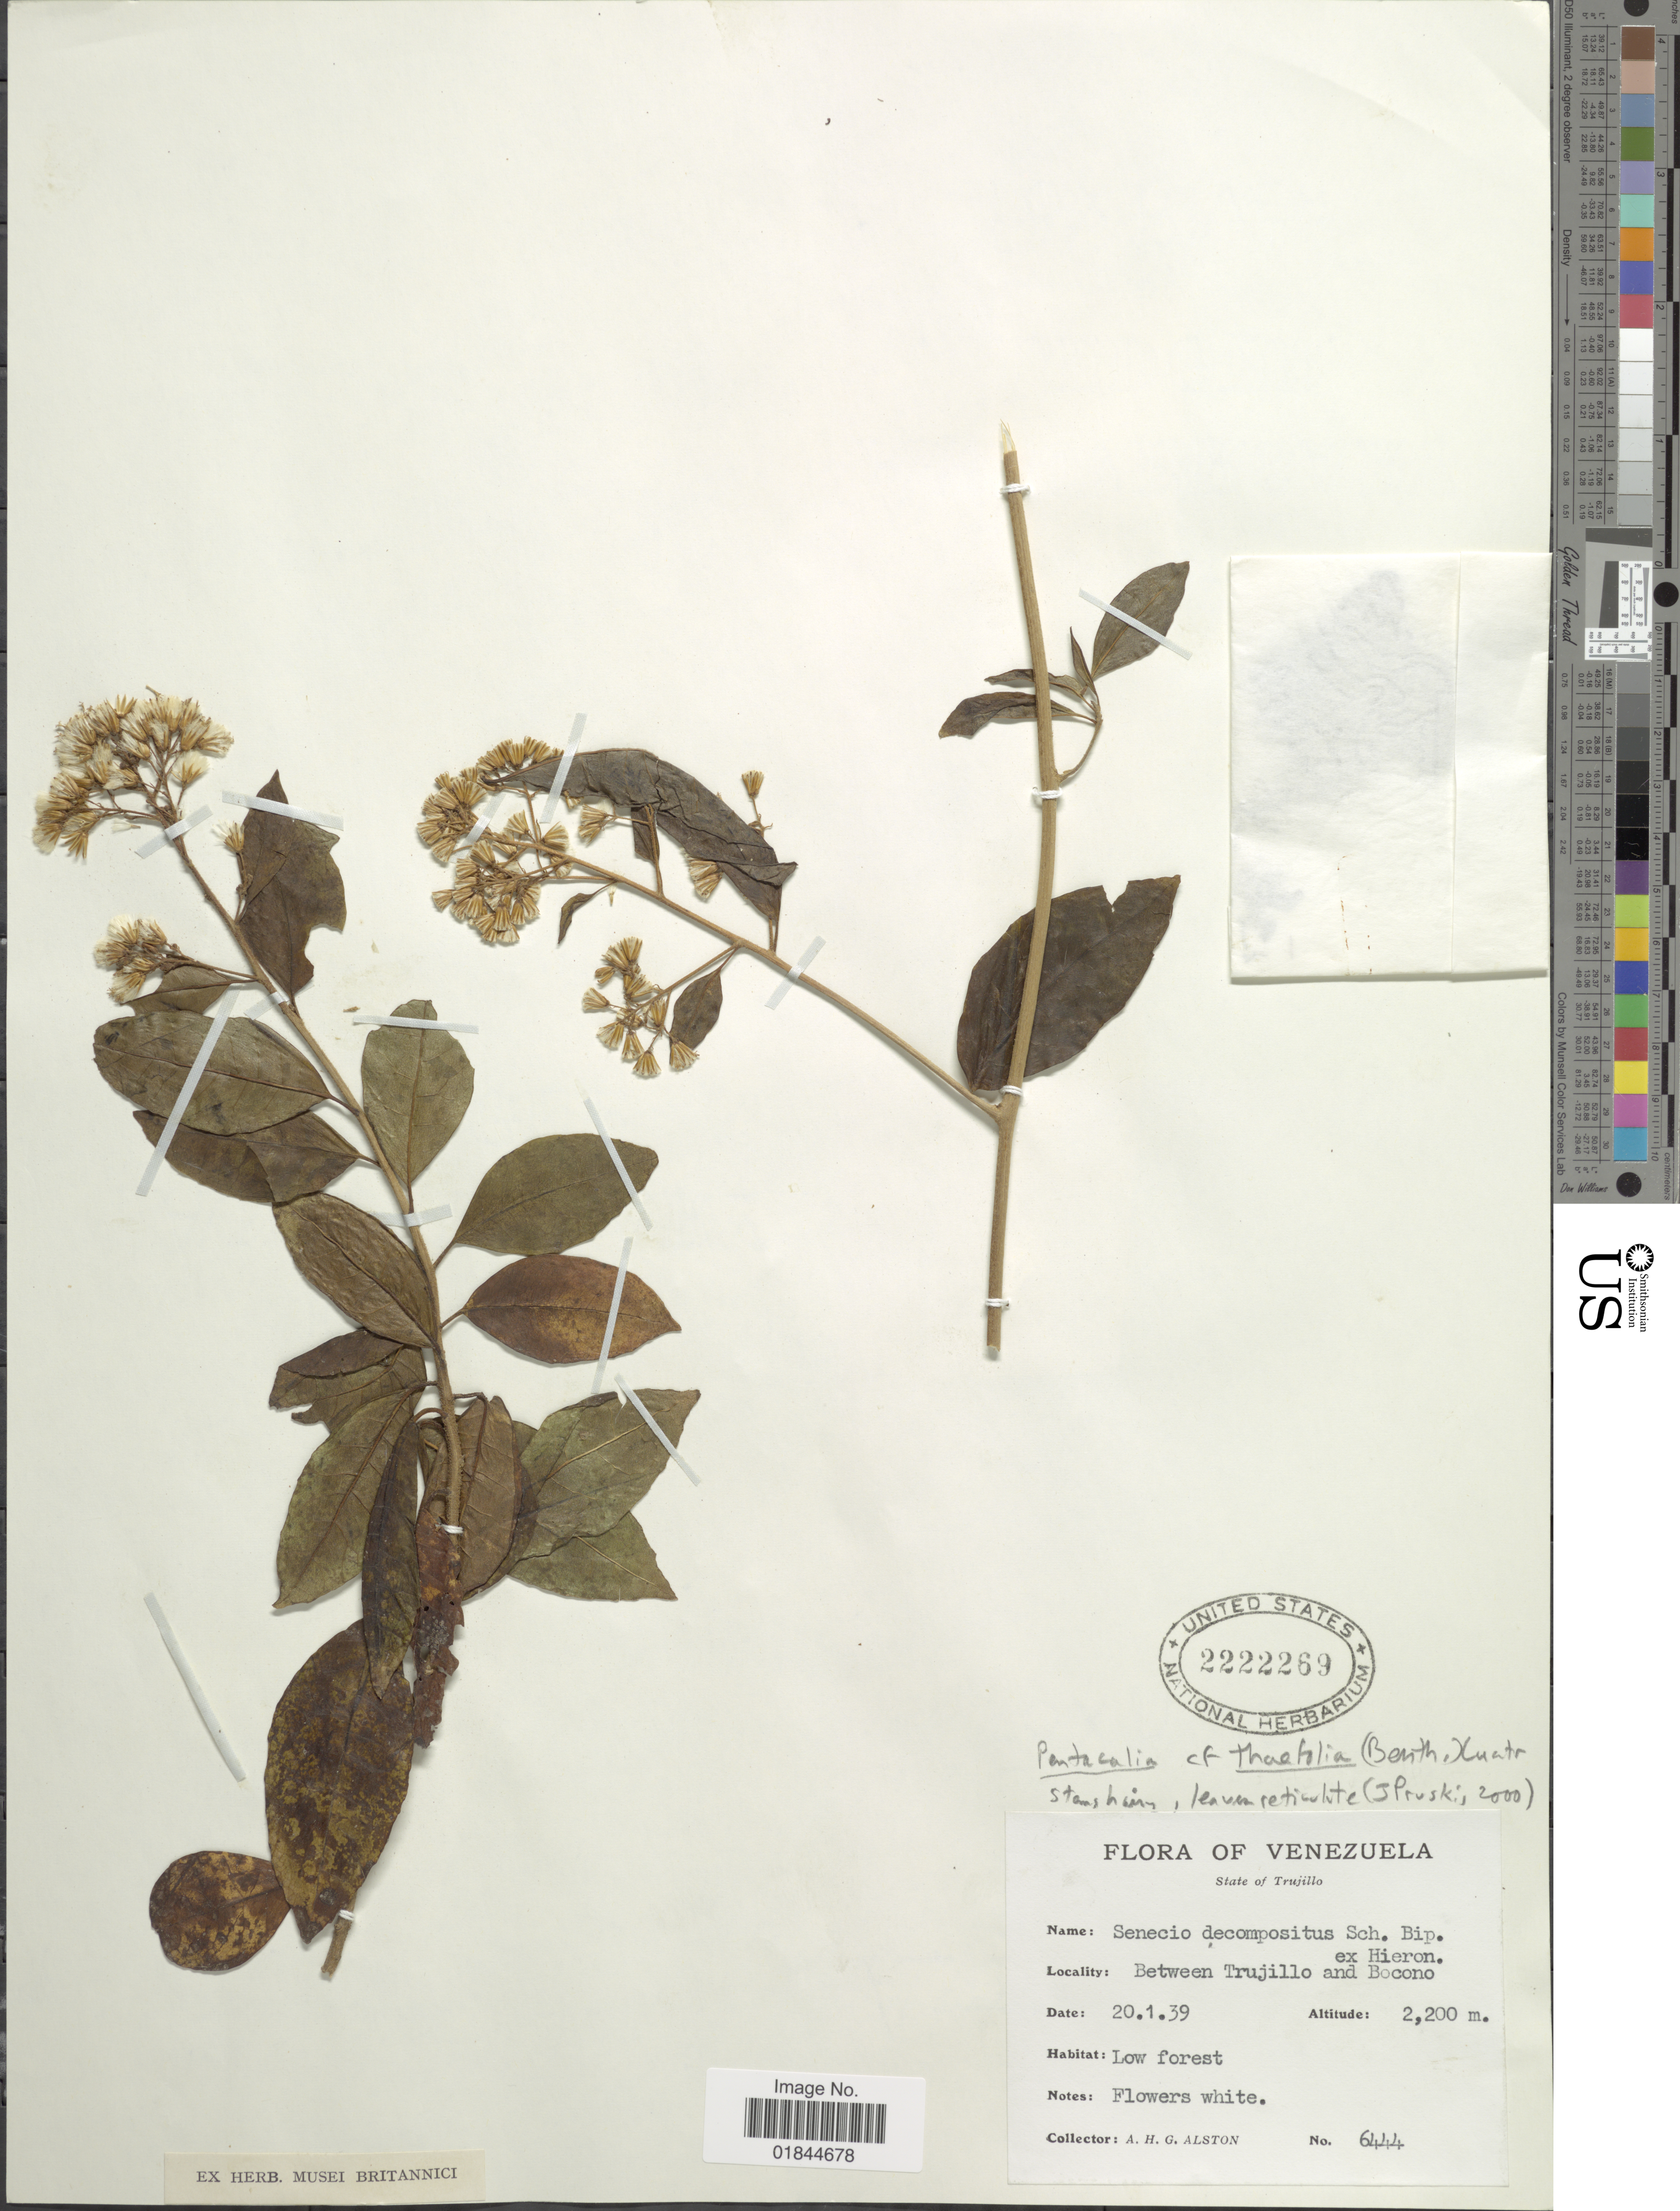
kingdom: Plantae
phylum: Tracheophyta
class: Magnoliopsida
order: Asterales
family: Asteraceae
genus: Pentacalia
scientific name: Pentacalia theifolia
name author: (Benth.) Cuatrec.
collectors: A. H. Alston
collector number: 6444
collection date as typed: Transcribed d/m/y: 20/1/39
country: Venezuela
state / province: Trujillo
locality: Between Trujillo and Bocono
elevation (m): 2200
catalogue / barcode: US 2222269